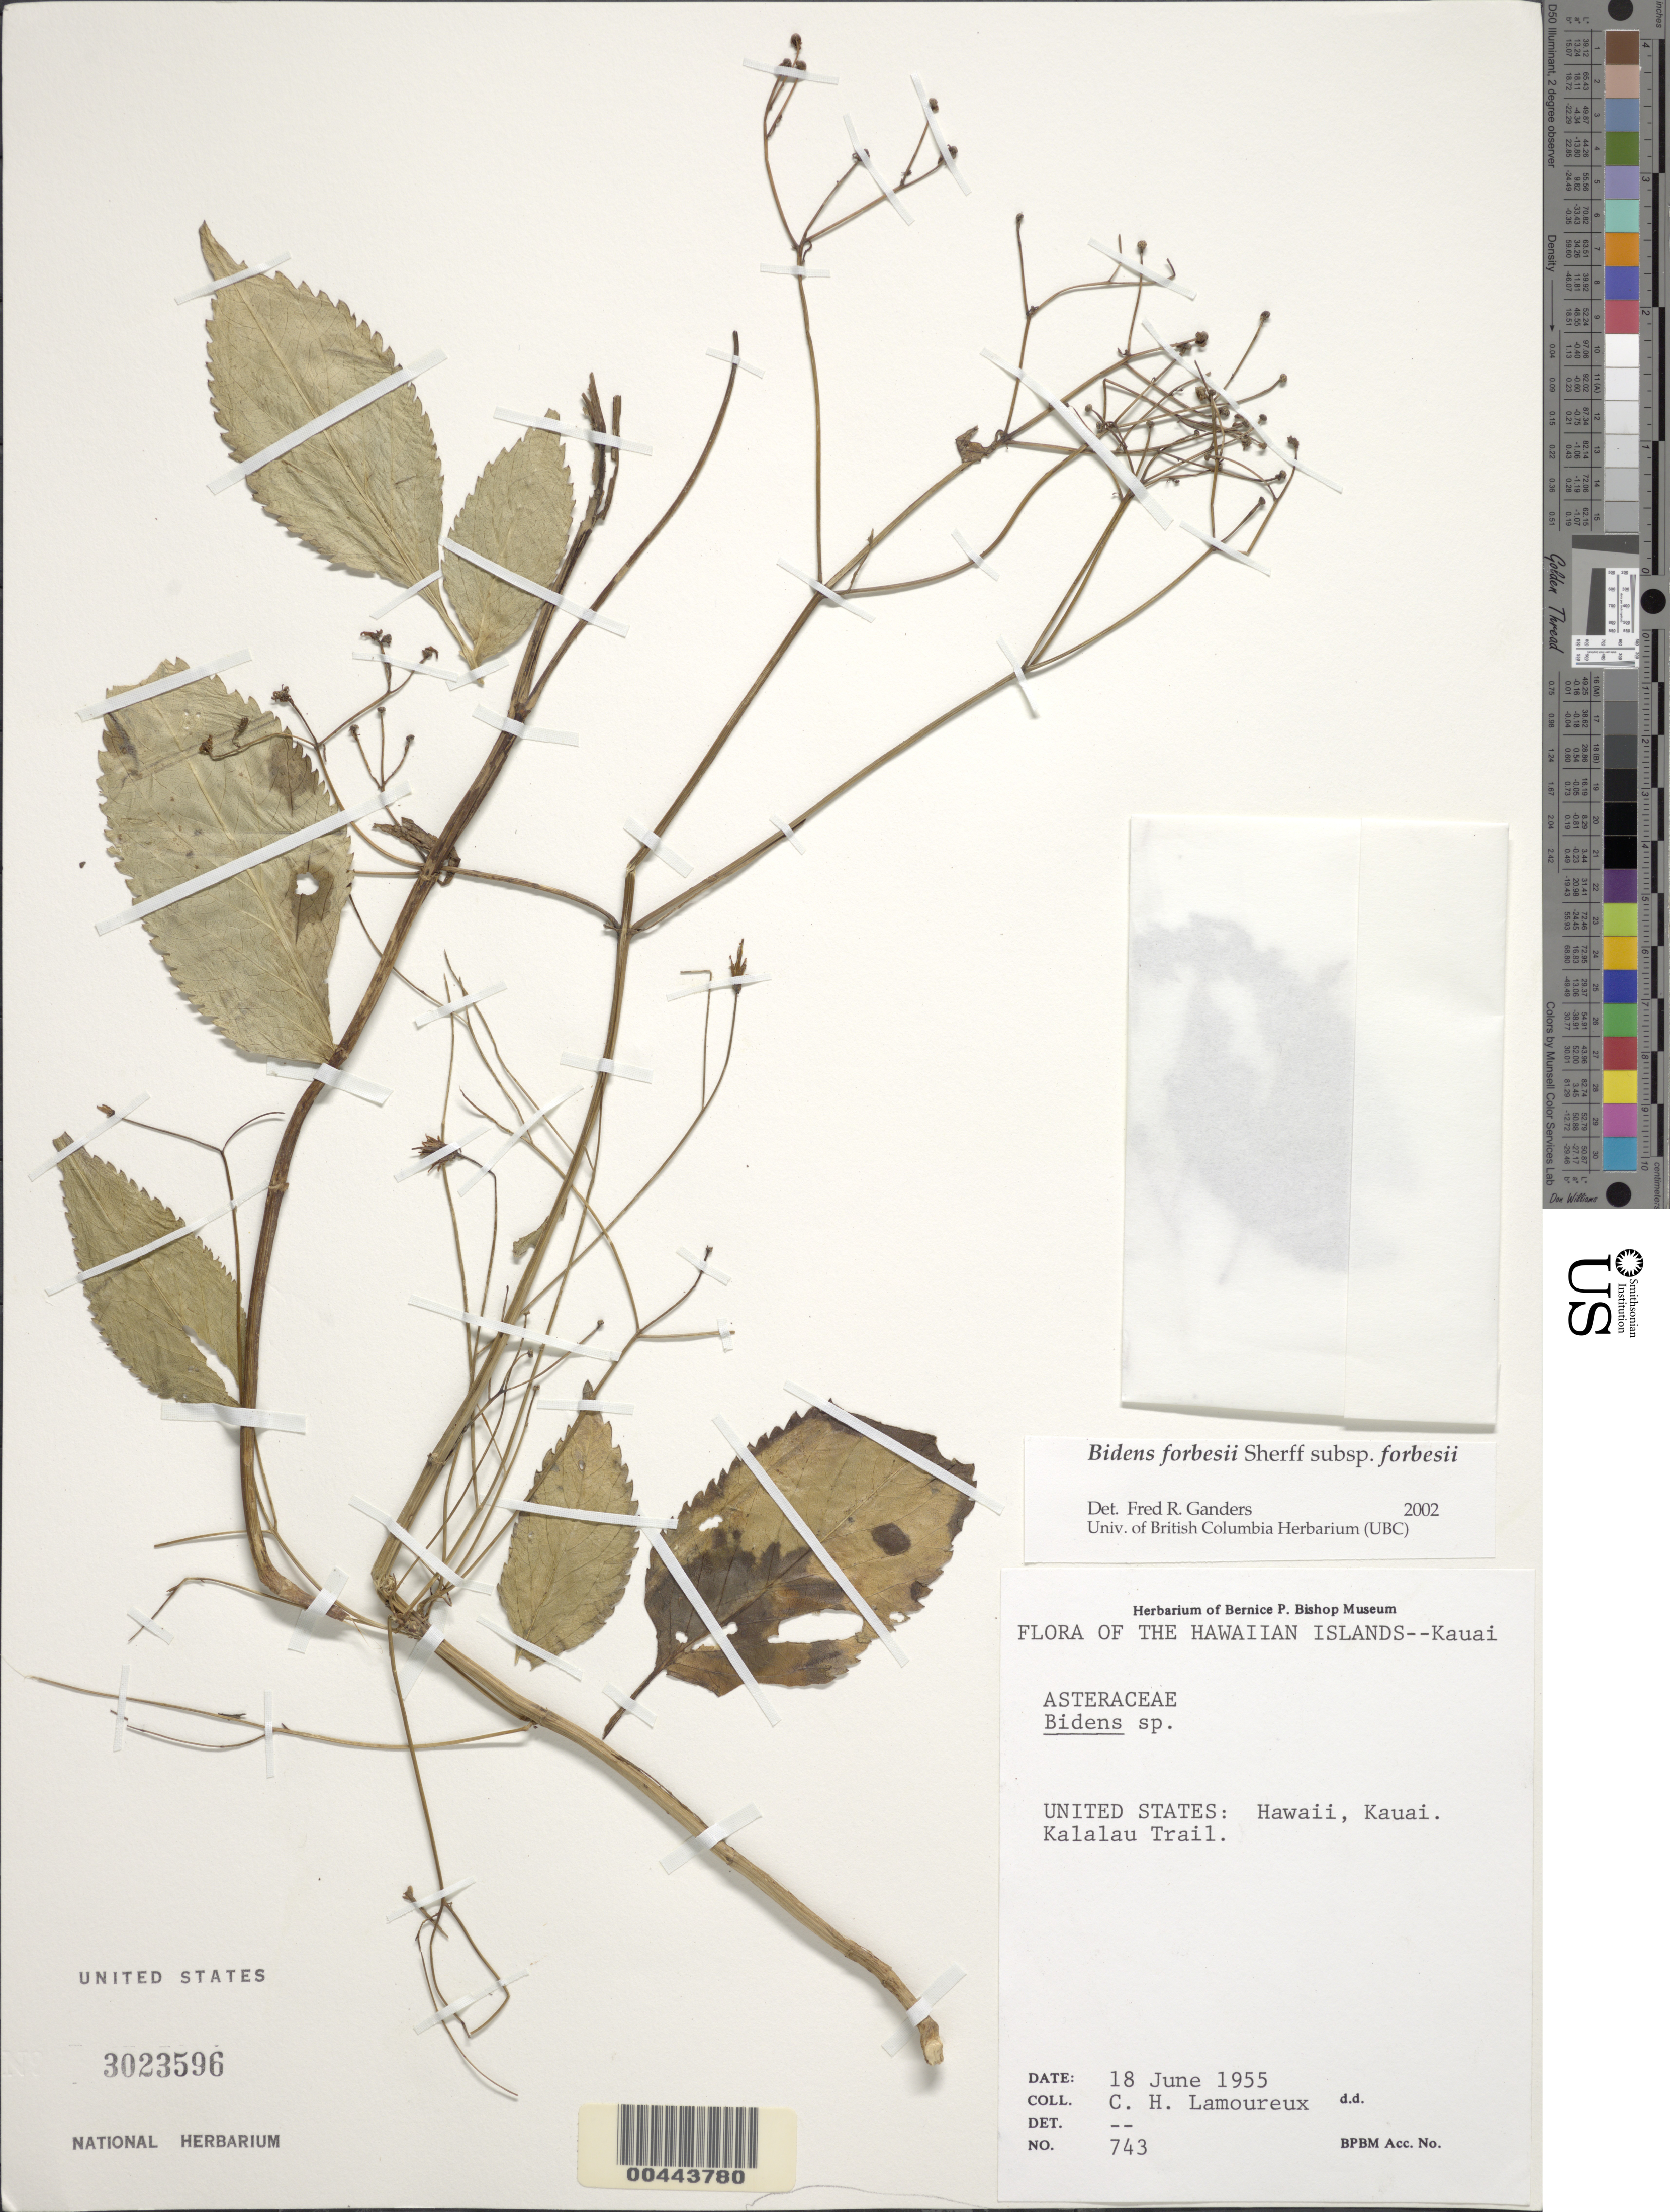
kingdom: Plantae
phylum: Tracheophyta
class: Magnoliopsida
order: Asterales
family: Asteraceae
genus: Bidens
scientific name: Bidens forbesii subsp. forbesii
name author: Sherff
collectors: C. H. Lamoureux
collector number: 743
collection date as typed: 18 Jun 1955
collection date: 1955-06-18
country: United States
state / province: Hawaii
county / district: Kauai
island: Kaua'i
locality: Kalalau Trail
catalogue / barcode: US 3023596